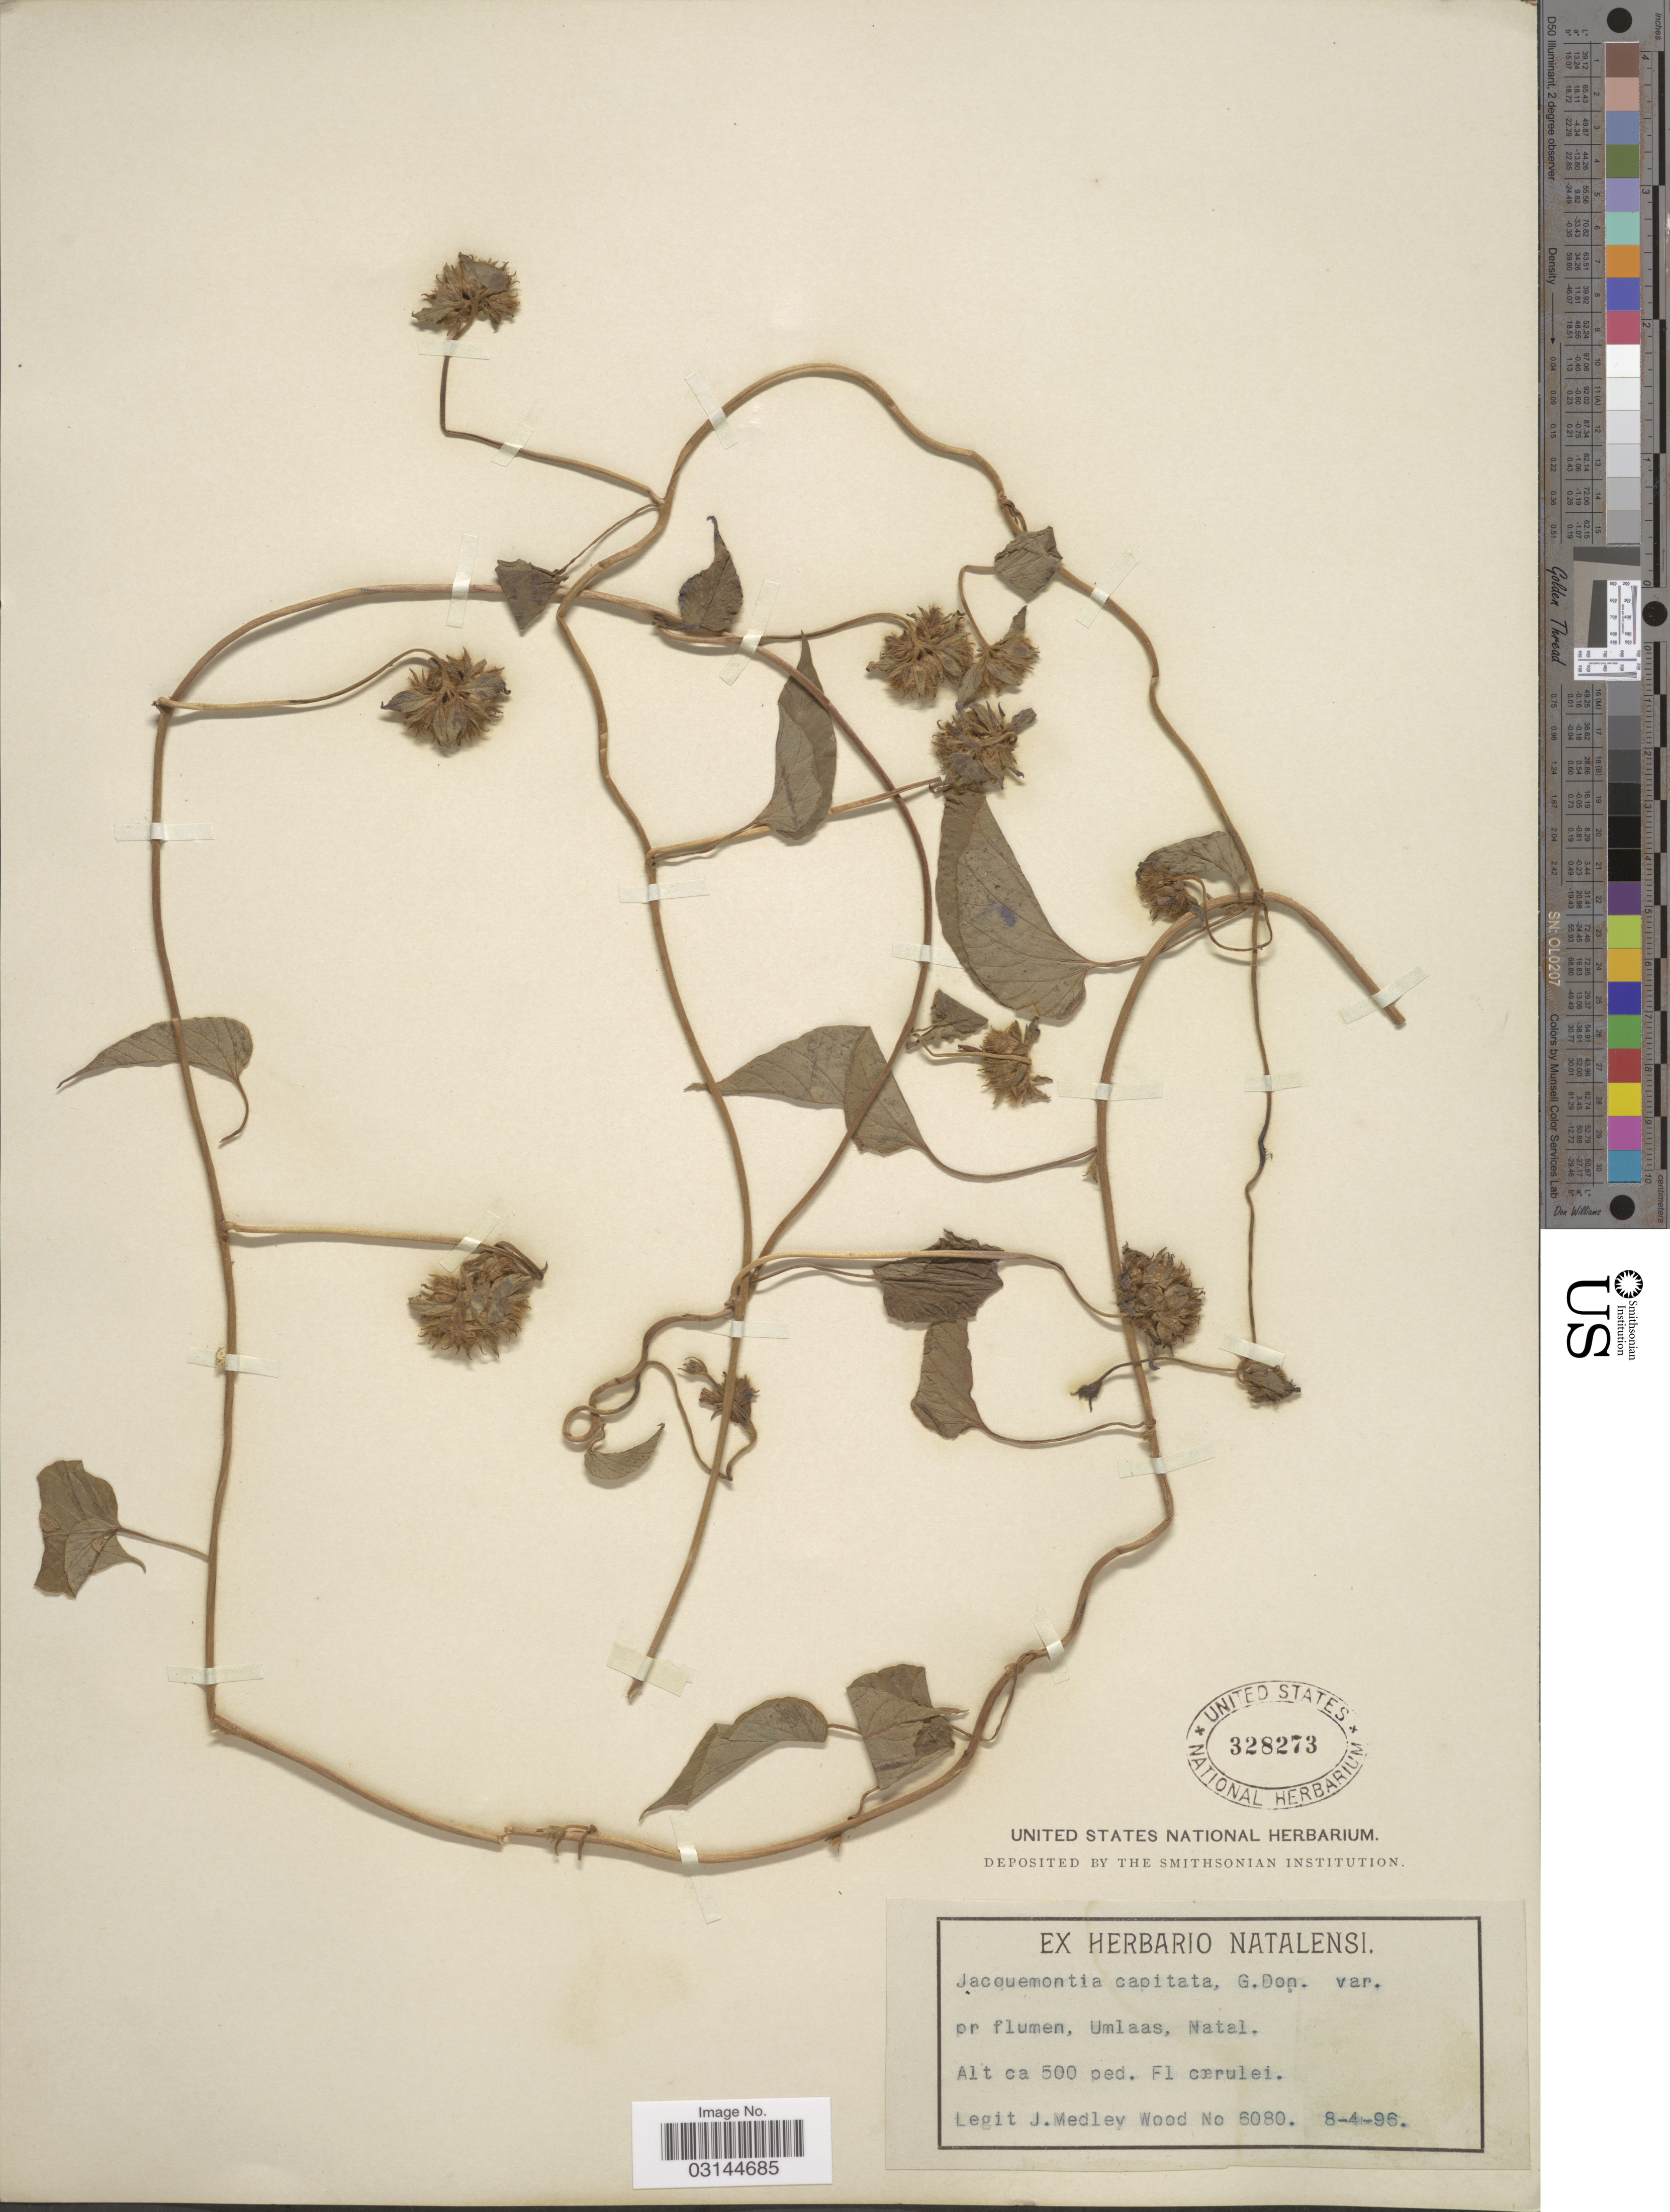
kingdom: Plantae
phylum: Tracheophyta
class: Magnoliopsida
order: Solanales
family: Convolvulaceae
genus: Jacquemontia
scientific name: Jacquemontia capitata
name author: (Desr.) G. Don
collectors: J. M. Wood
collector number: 6080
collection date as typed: Transcribed d/m/y: 8/4/96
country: South Africa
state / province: KwaZulu-Natal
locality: Umlaas, Natal.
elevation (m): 152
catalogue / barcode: US 328273